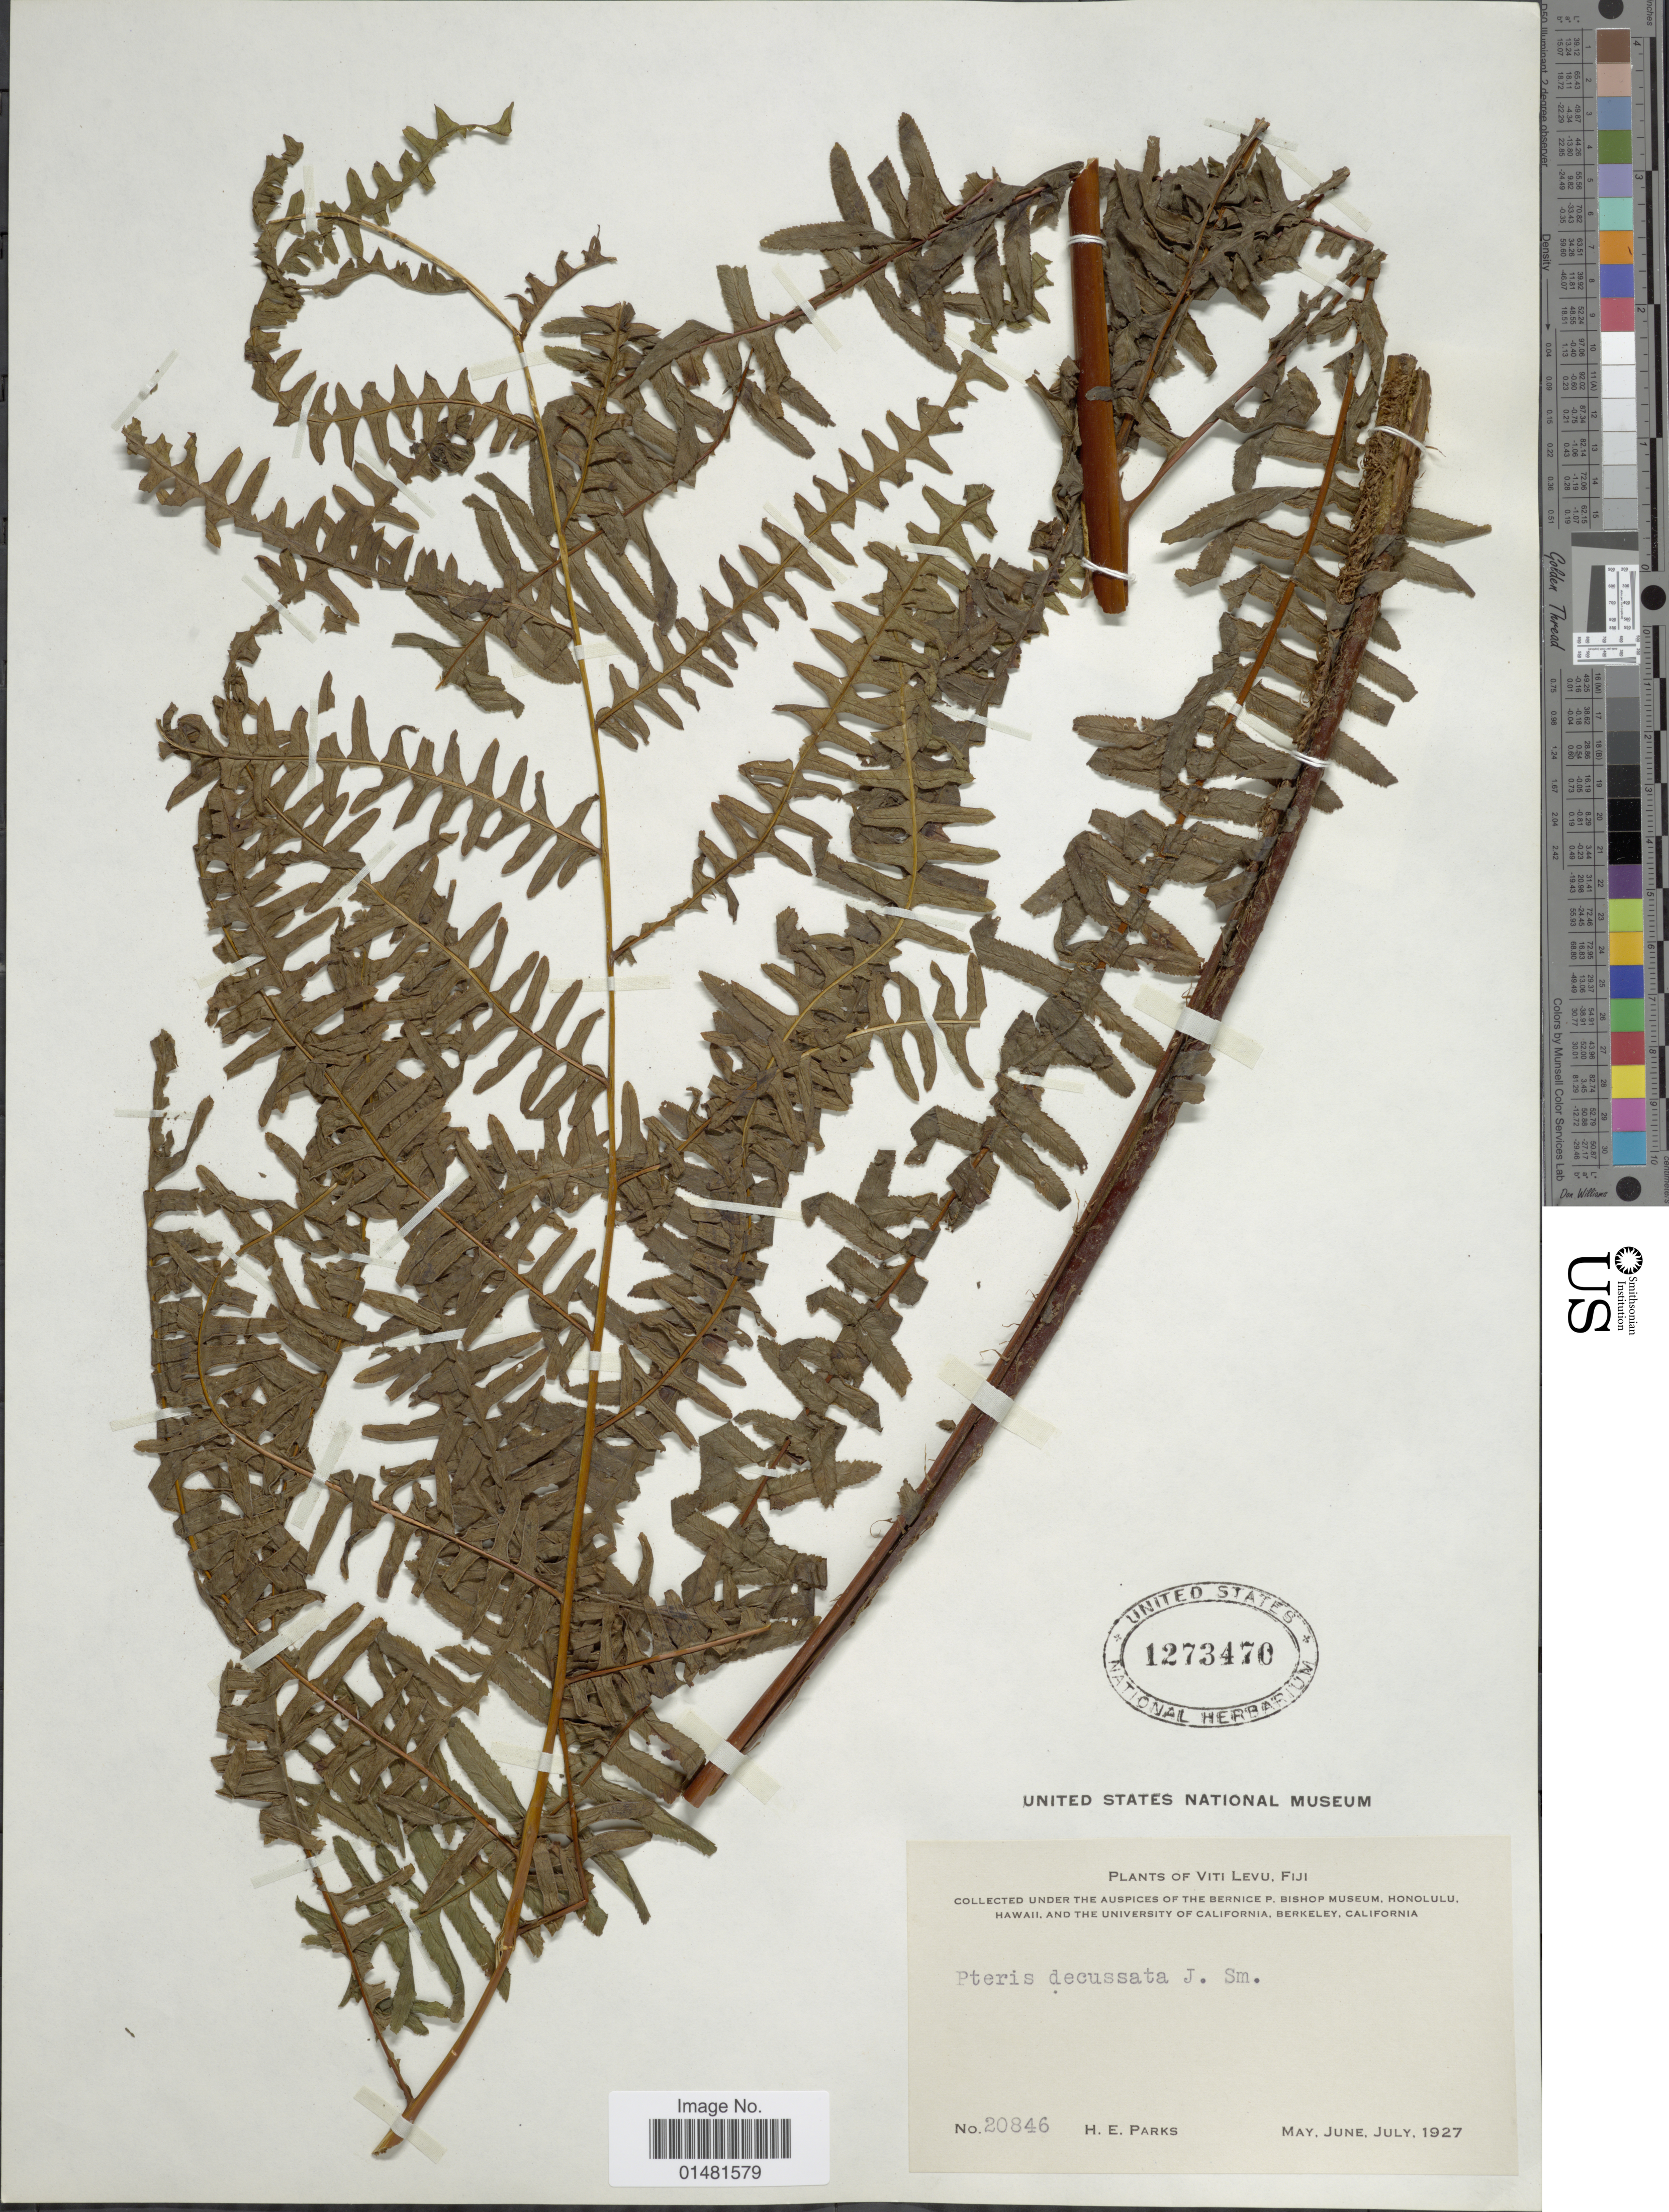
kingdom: Plantae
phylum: Tracheophyta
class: Polypodiopsida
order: Polypodiales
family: Pteridaceae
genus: Pteris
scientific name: Pteris decussata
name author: J. Sm.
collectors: H. E. Parks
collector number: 20846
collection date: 1927-05/1927-07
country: Fiji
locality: Viti Levu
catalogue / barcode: US 1273470